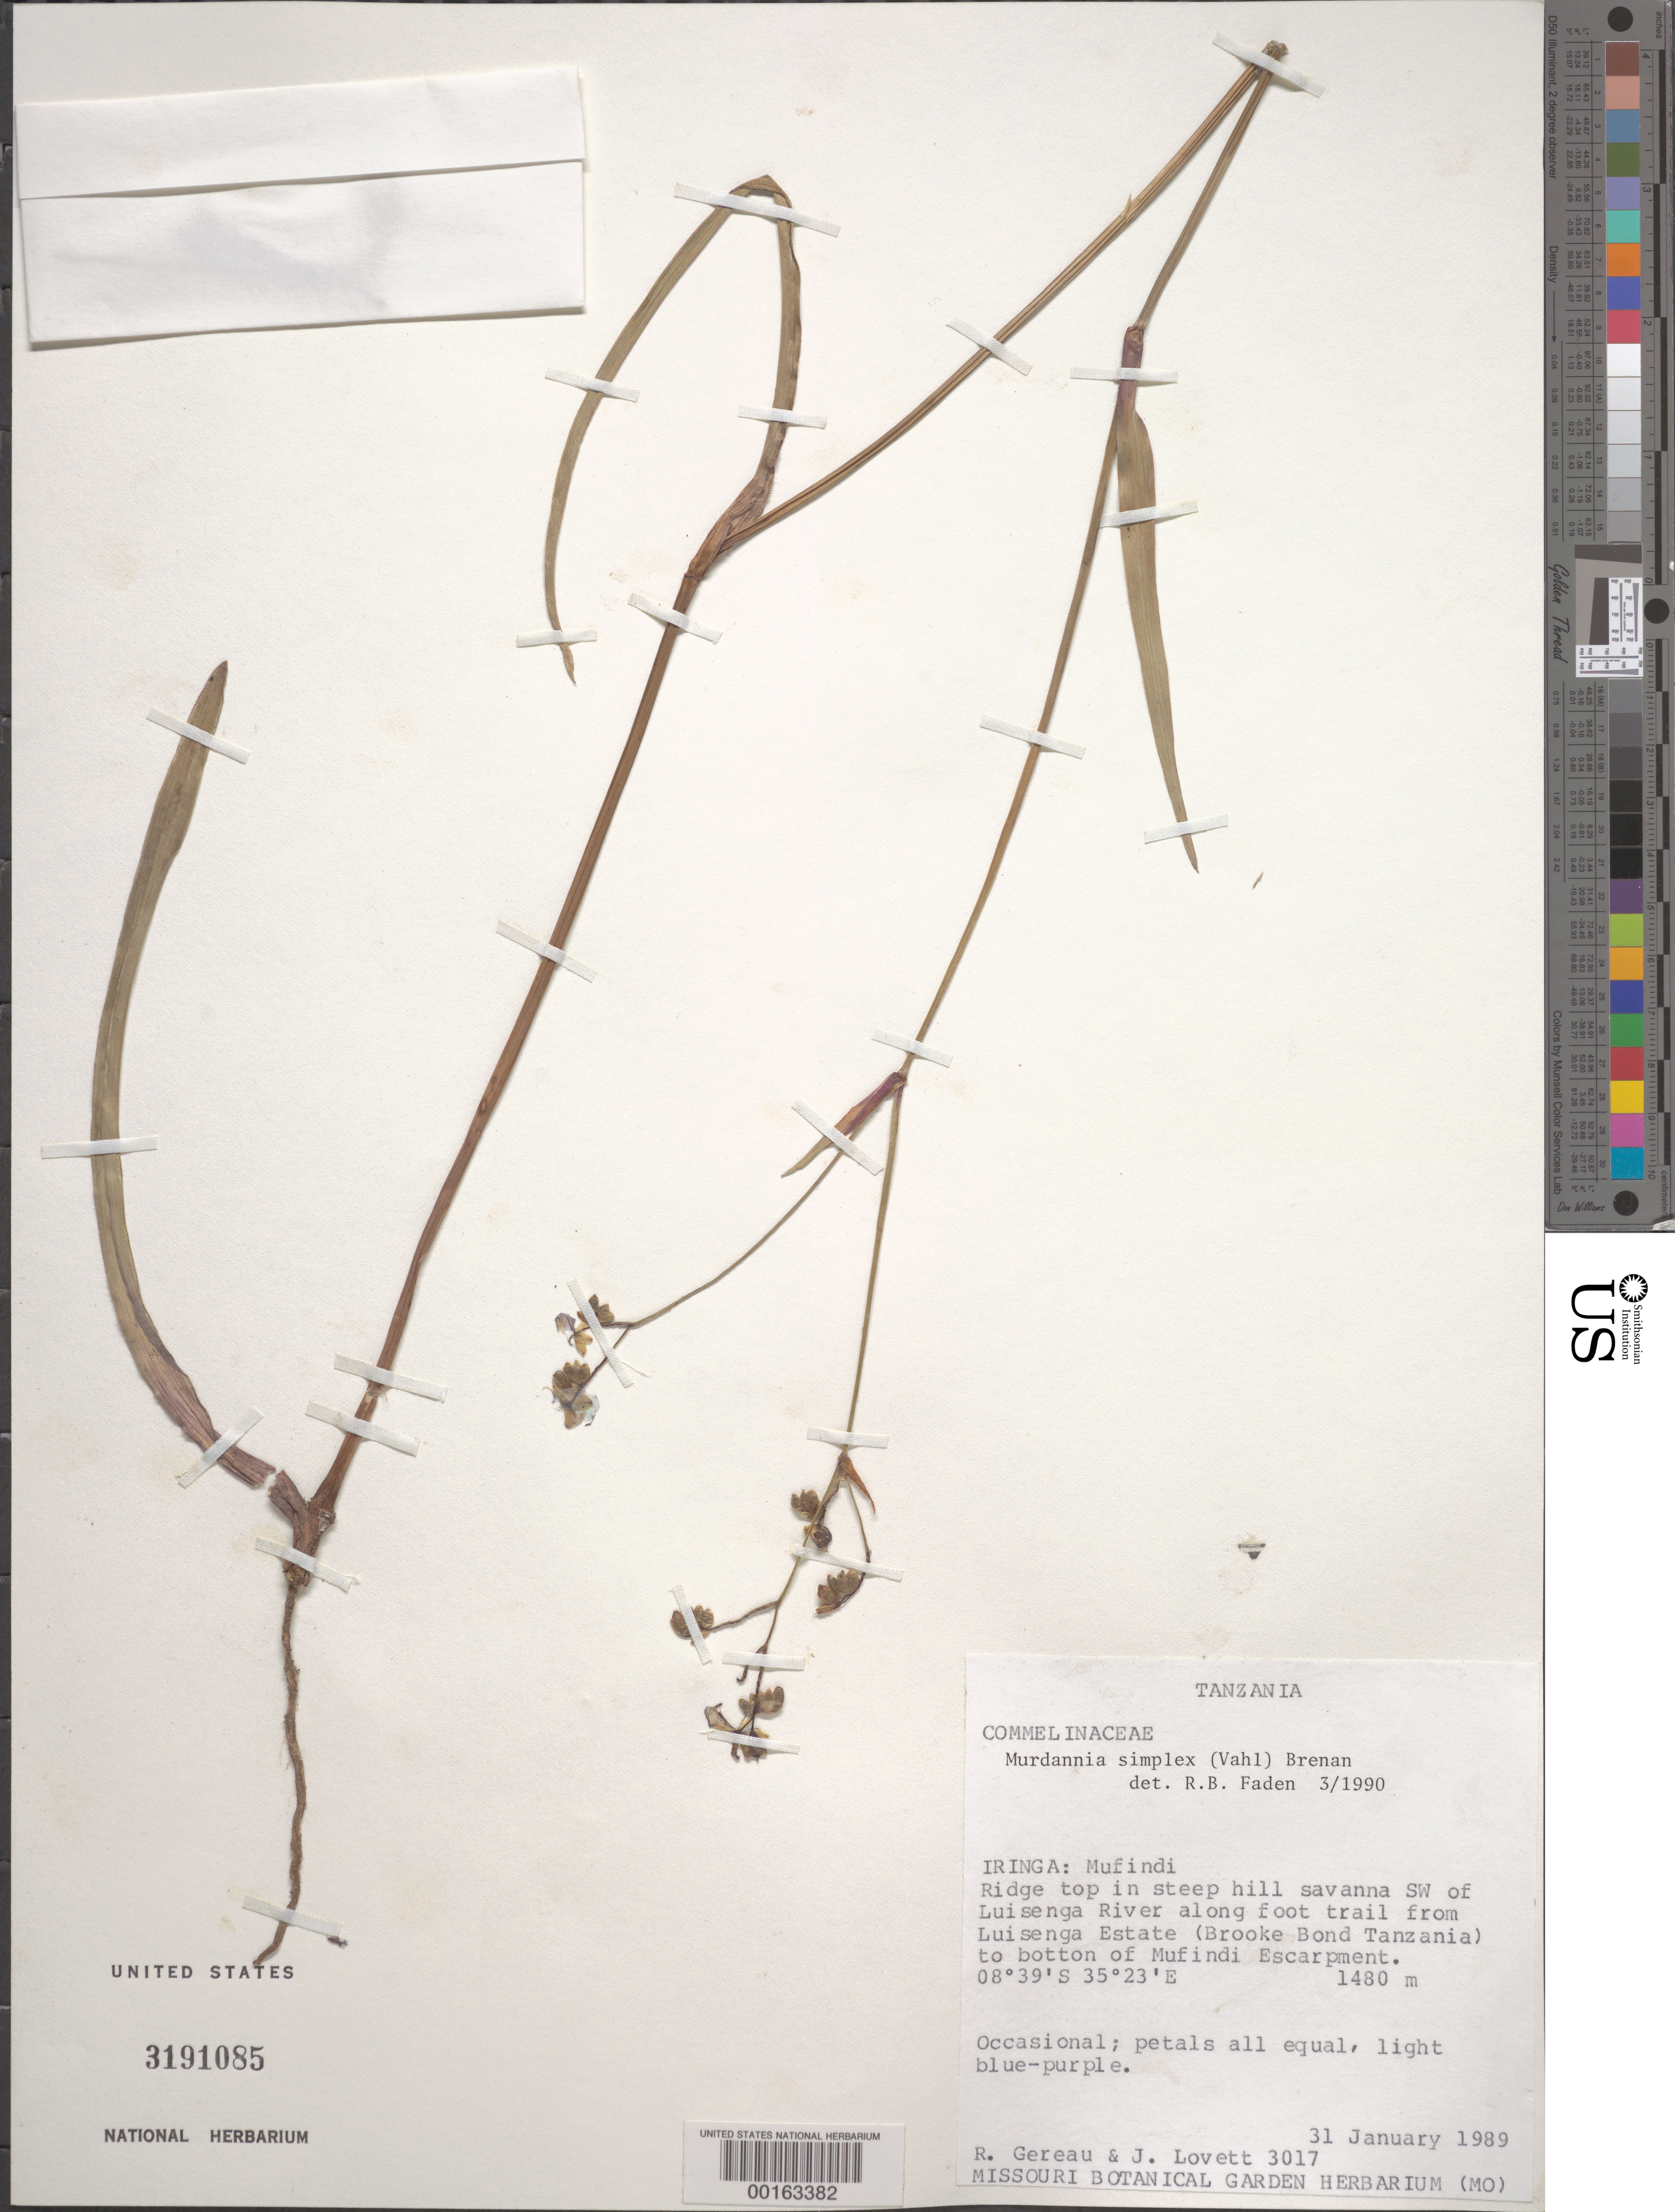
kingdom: Plantae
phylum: Tracheophyta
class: Liliopsida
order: Commelinales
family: Commelinaceae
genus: Murdannia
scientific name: Murdannia simplex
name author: (Vahl) Brenan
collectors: R. E. Gereau, J. Lovett & J. Mtweve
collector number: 3017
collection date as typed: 31 Jan 1989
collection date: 1989-01-31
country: Tanzania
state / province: Iringa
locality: Munfindi, sw of luisenga river, along foot trail from luisenga estate (brooke bond tanzania)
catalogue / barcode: US 3191085